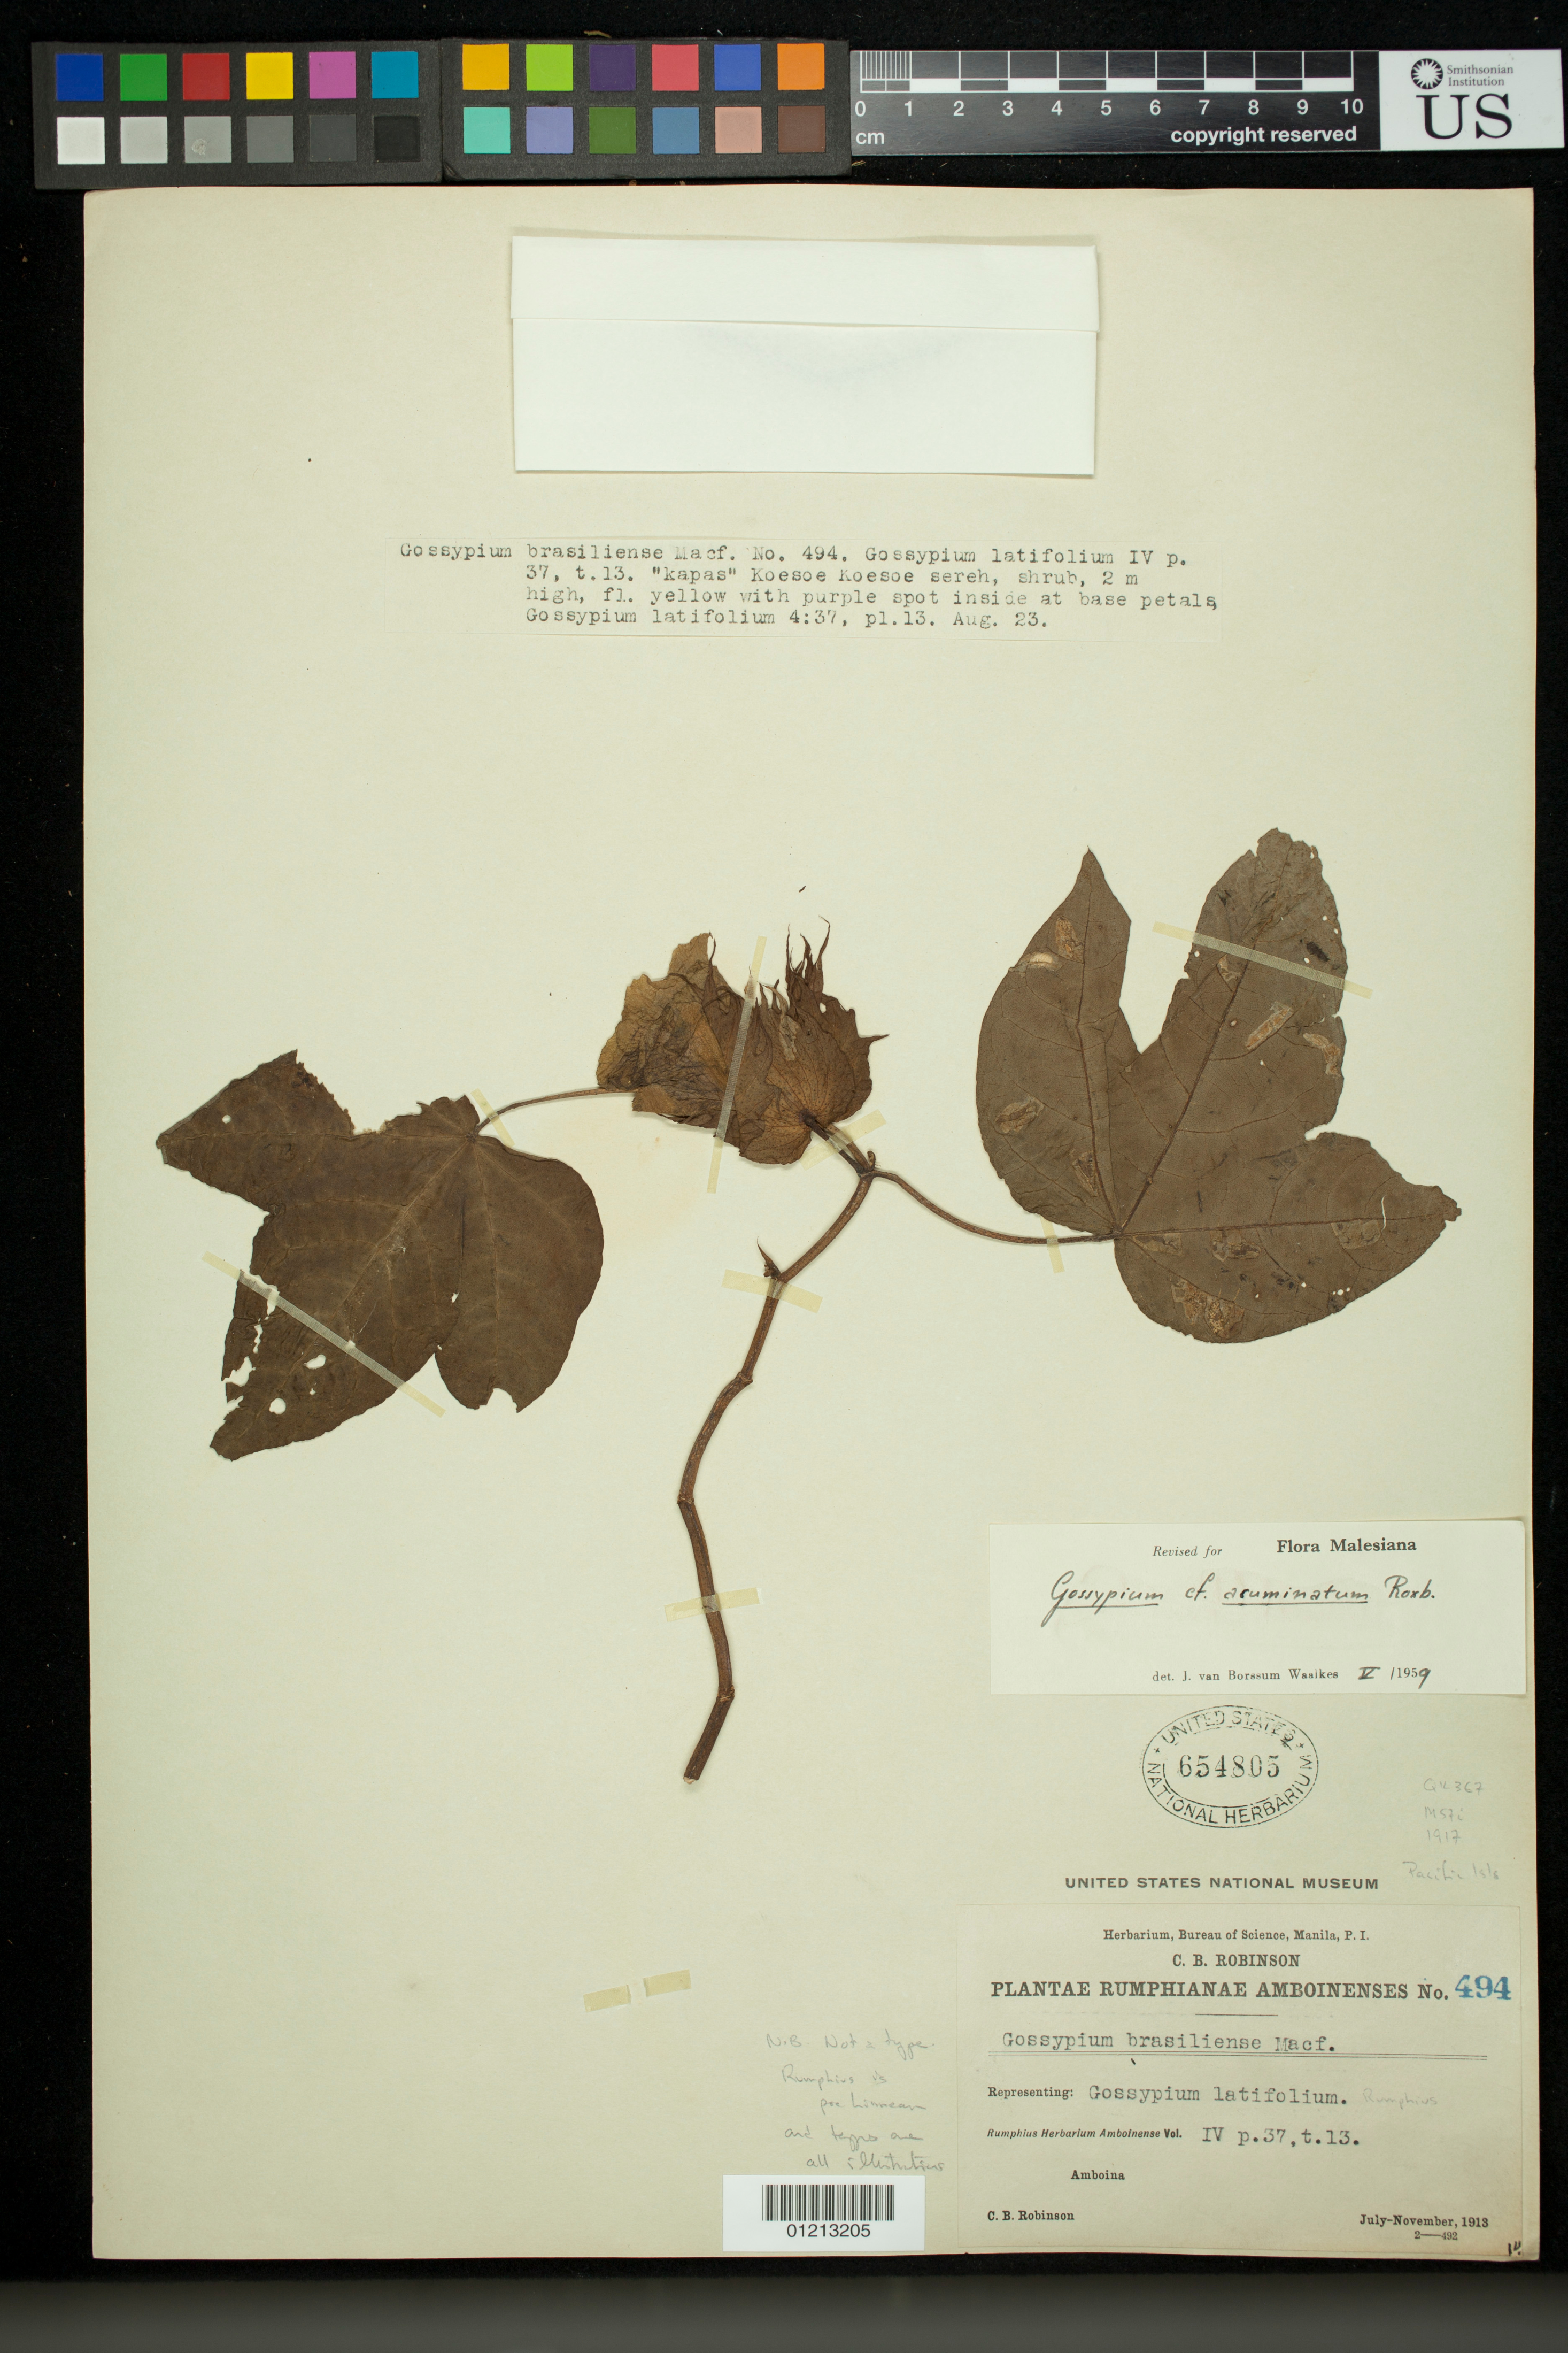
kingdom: Plantae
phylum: Tracheophyta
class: Magnoliopsida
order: Malvales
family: Malvaceae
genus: Gossypium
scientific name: Gossypium acuminatum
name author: Roxb. ex G. Don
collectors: C. Robinson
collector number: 494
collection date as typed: Jul 1913 to -- Nov 1913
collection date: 1913-07/1913-11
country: Indonesia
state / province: Maluku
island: Amboina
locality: Amboina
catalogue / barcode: US 654805